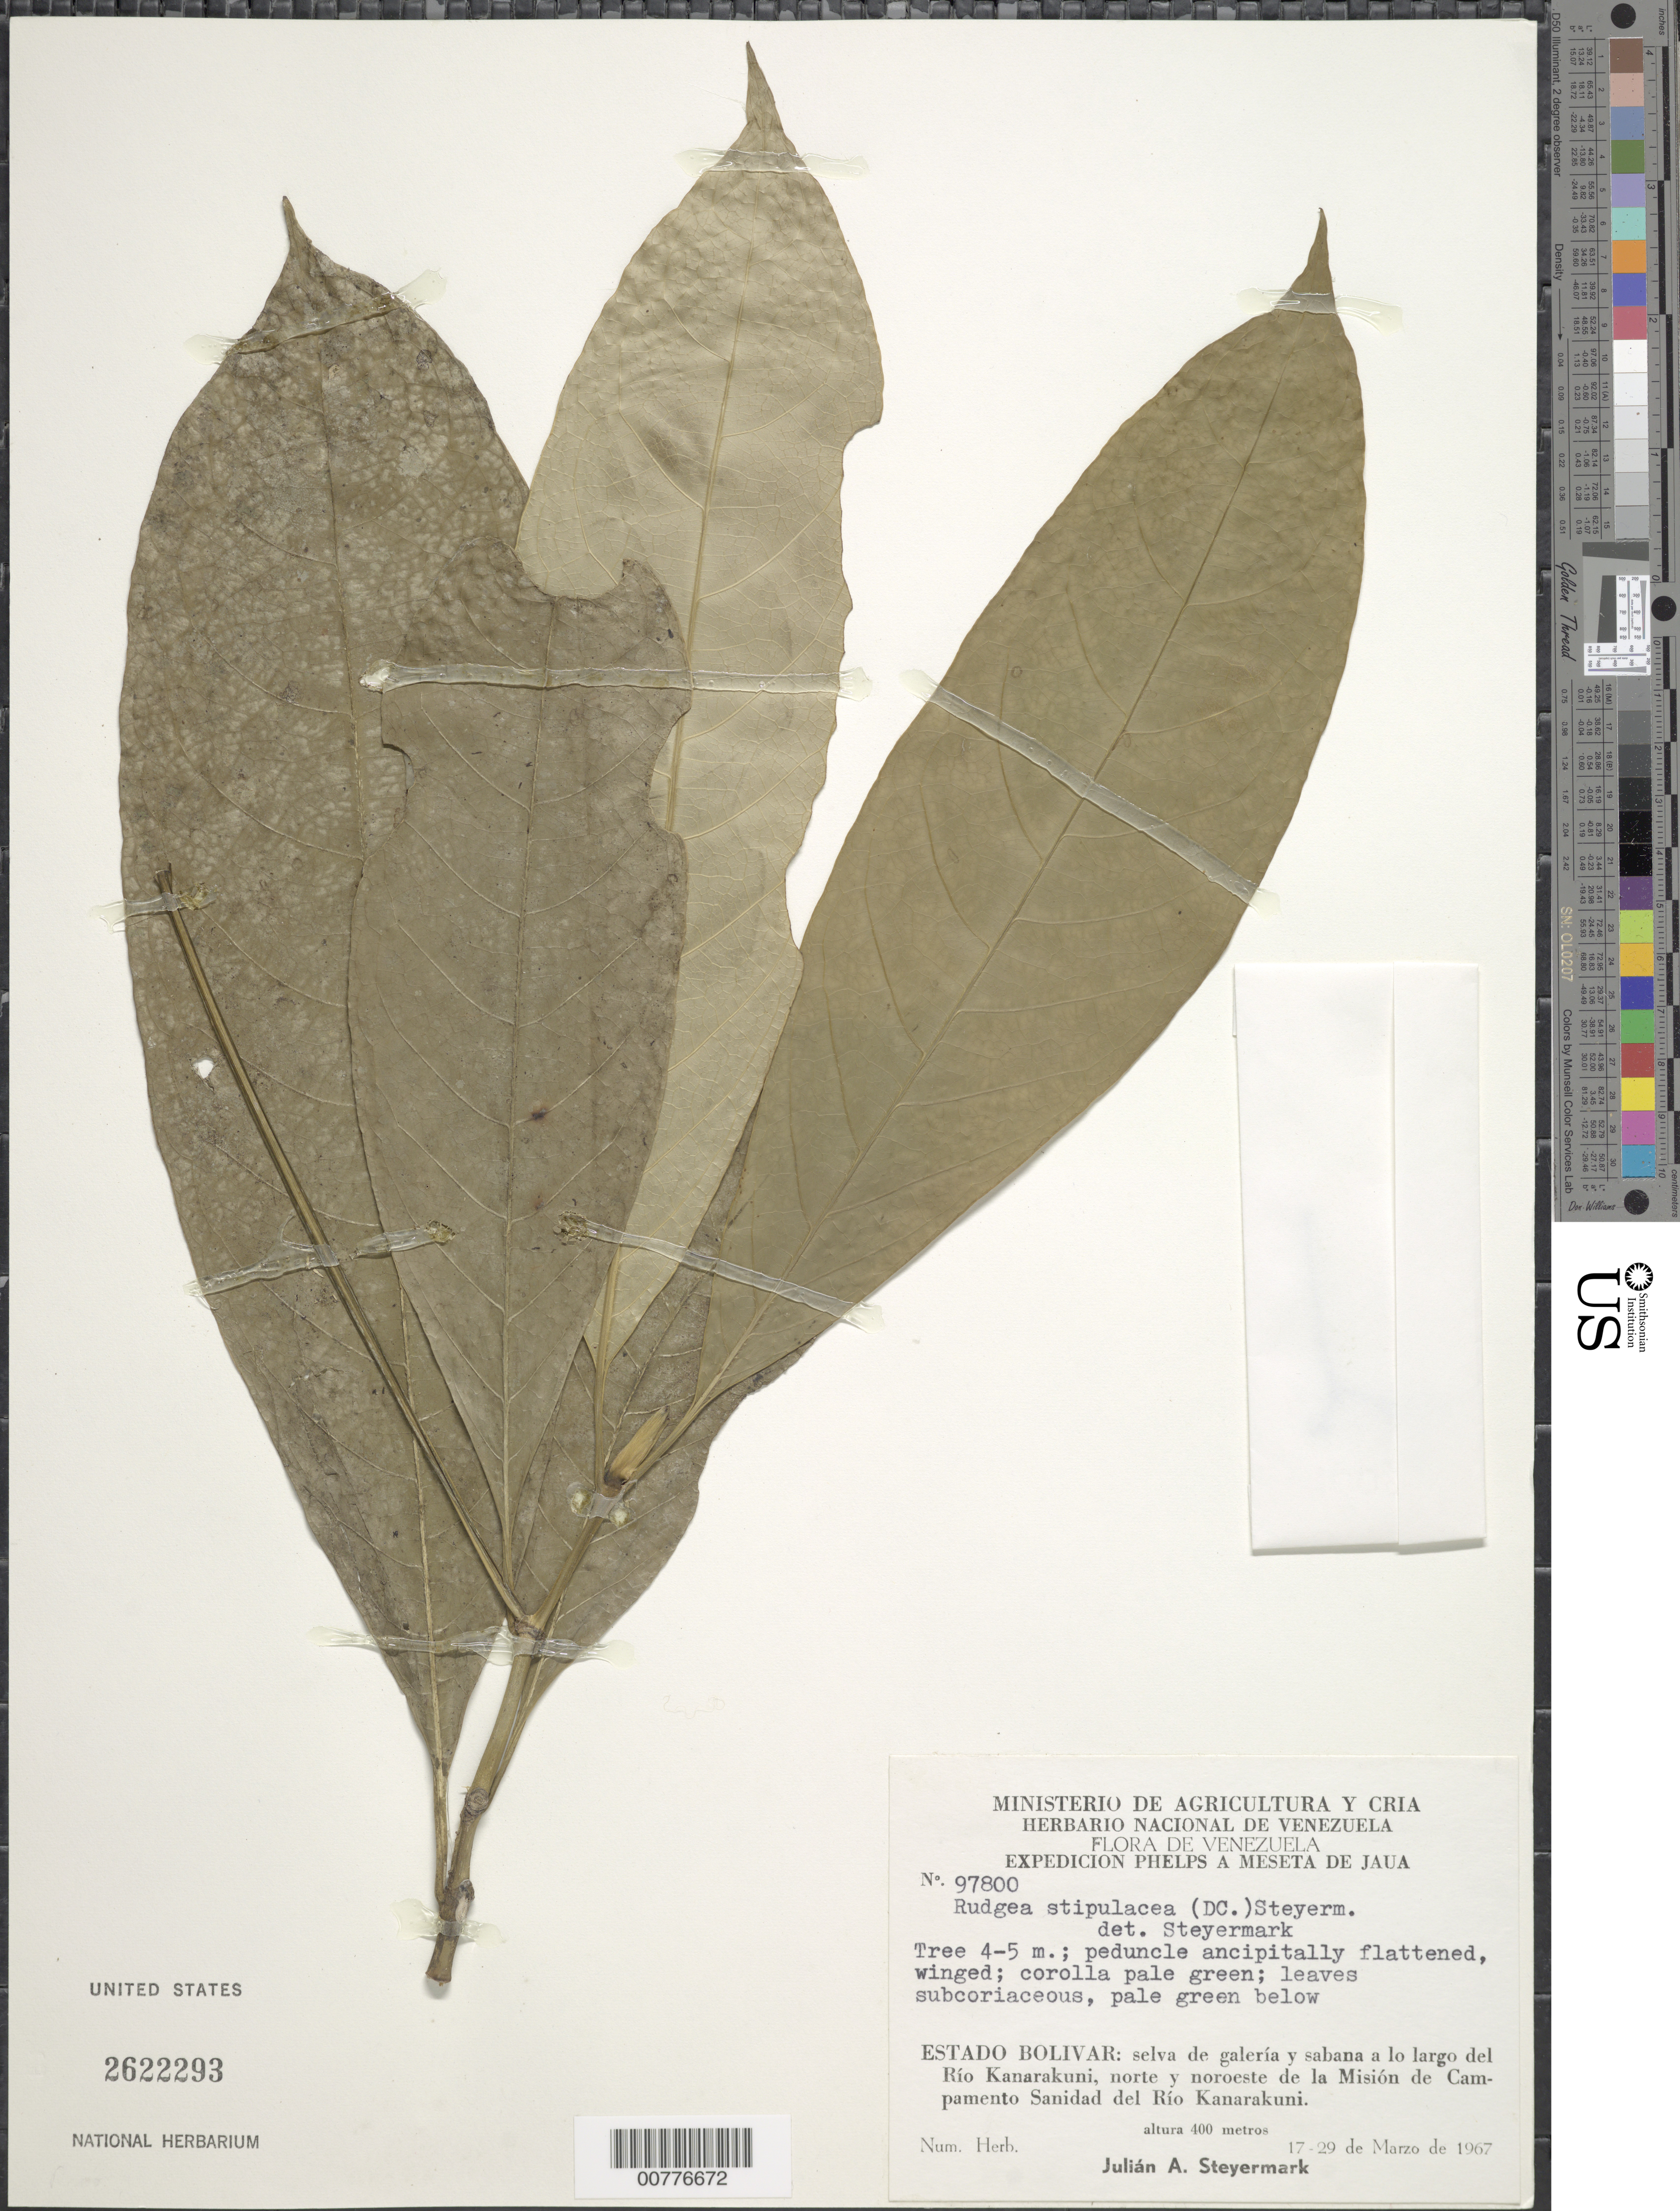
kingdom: Plantae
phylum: Tracheophyta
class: Magnoliopsida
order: Gentianales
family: Rubiaceae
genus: Rudgea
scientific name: Rudgea stipulacea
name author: (DC.) Steyerm.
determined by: Steyermark, Julian A., (VEN)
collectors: J. Steyermark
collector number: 97800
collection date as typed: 17-Mar-67 to 29-Mar-67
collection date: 1967-03-17/1967-03-29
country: Venezuela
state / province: Bolívar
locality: Río Kanarakuni, N and NW of Mision de Campamento Sanidad del Río Kanarakuni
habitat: Gallery forest and savanna along river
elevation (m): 400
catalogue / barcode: US 2622293